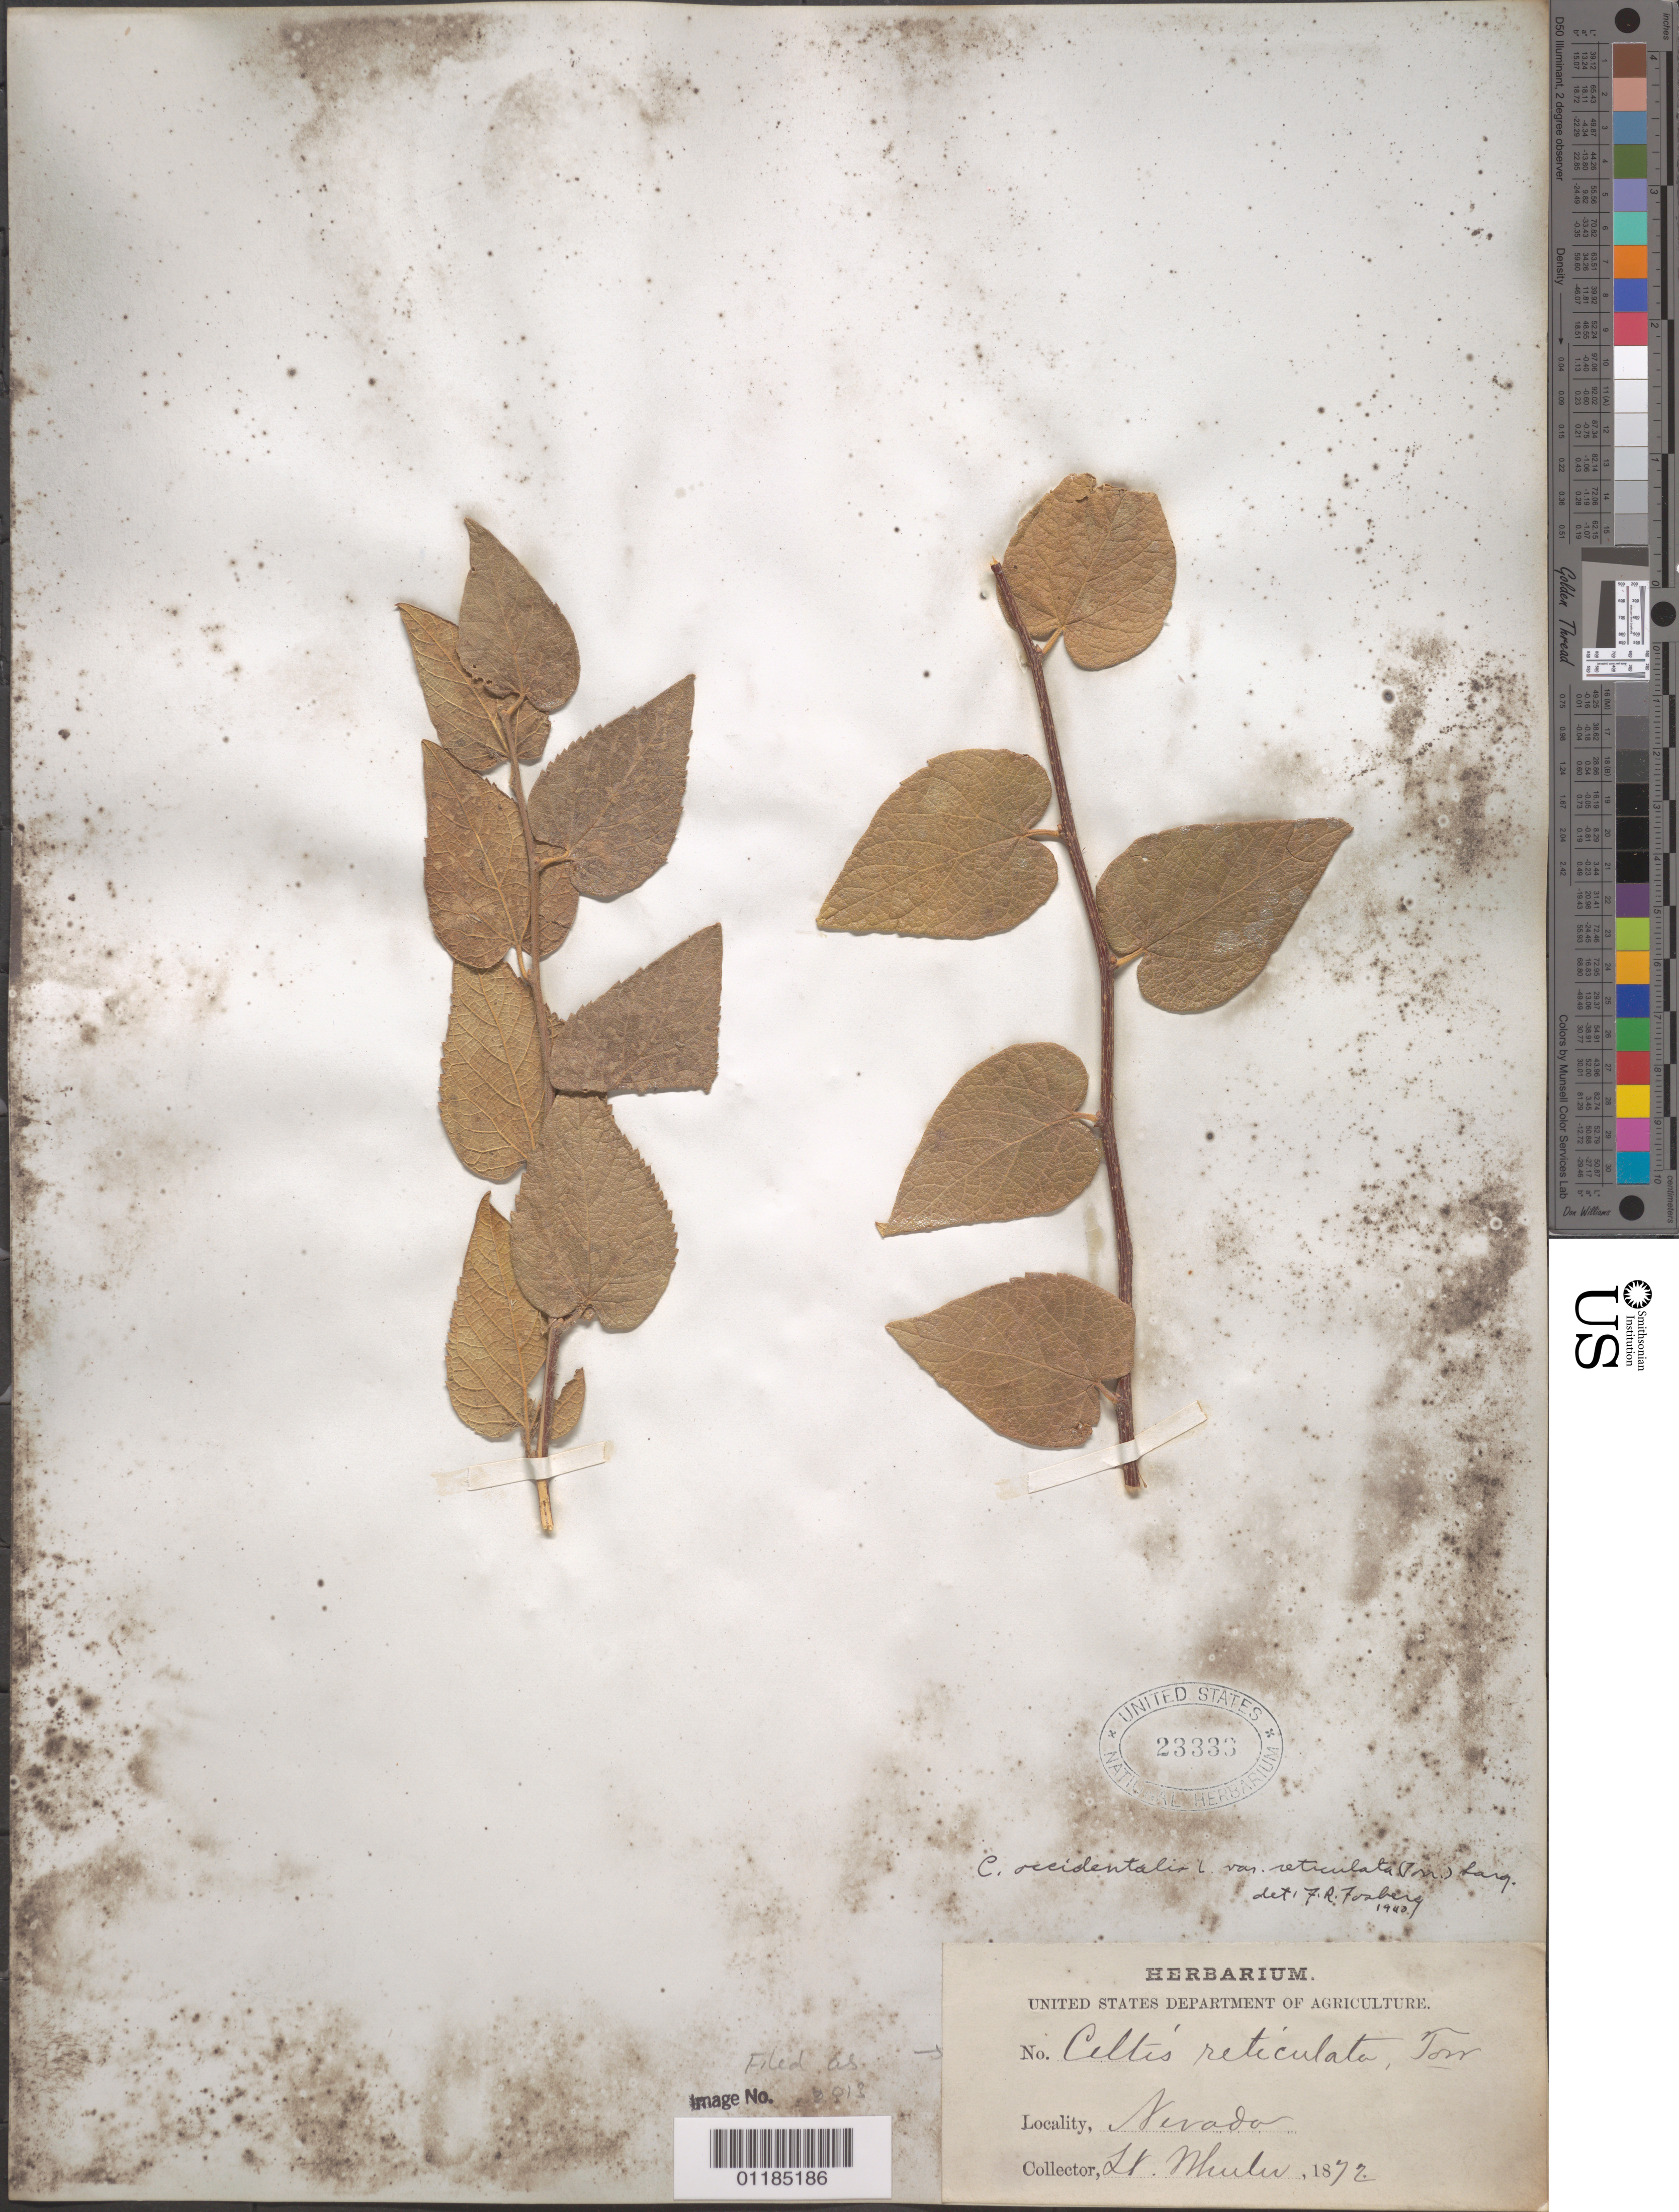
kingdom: Plantae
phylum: Tracheophyta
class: Magnoliopsida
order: Rosales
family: Cannabaceae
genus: Celtis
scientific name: Celtis reticulata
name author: Torr.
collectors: -- Wheeler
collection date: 1872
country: United States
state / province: Nevada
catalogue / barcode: US 23333